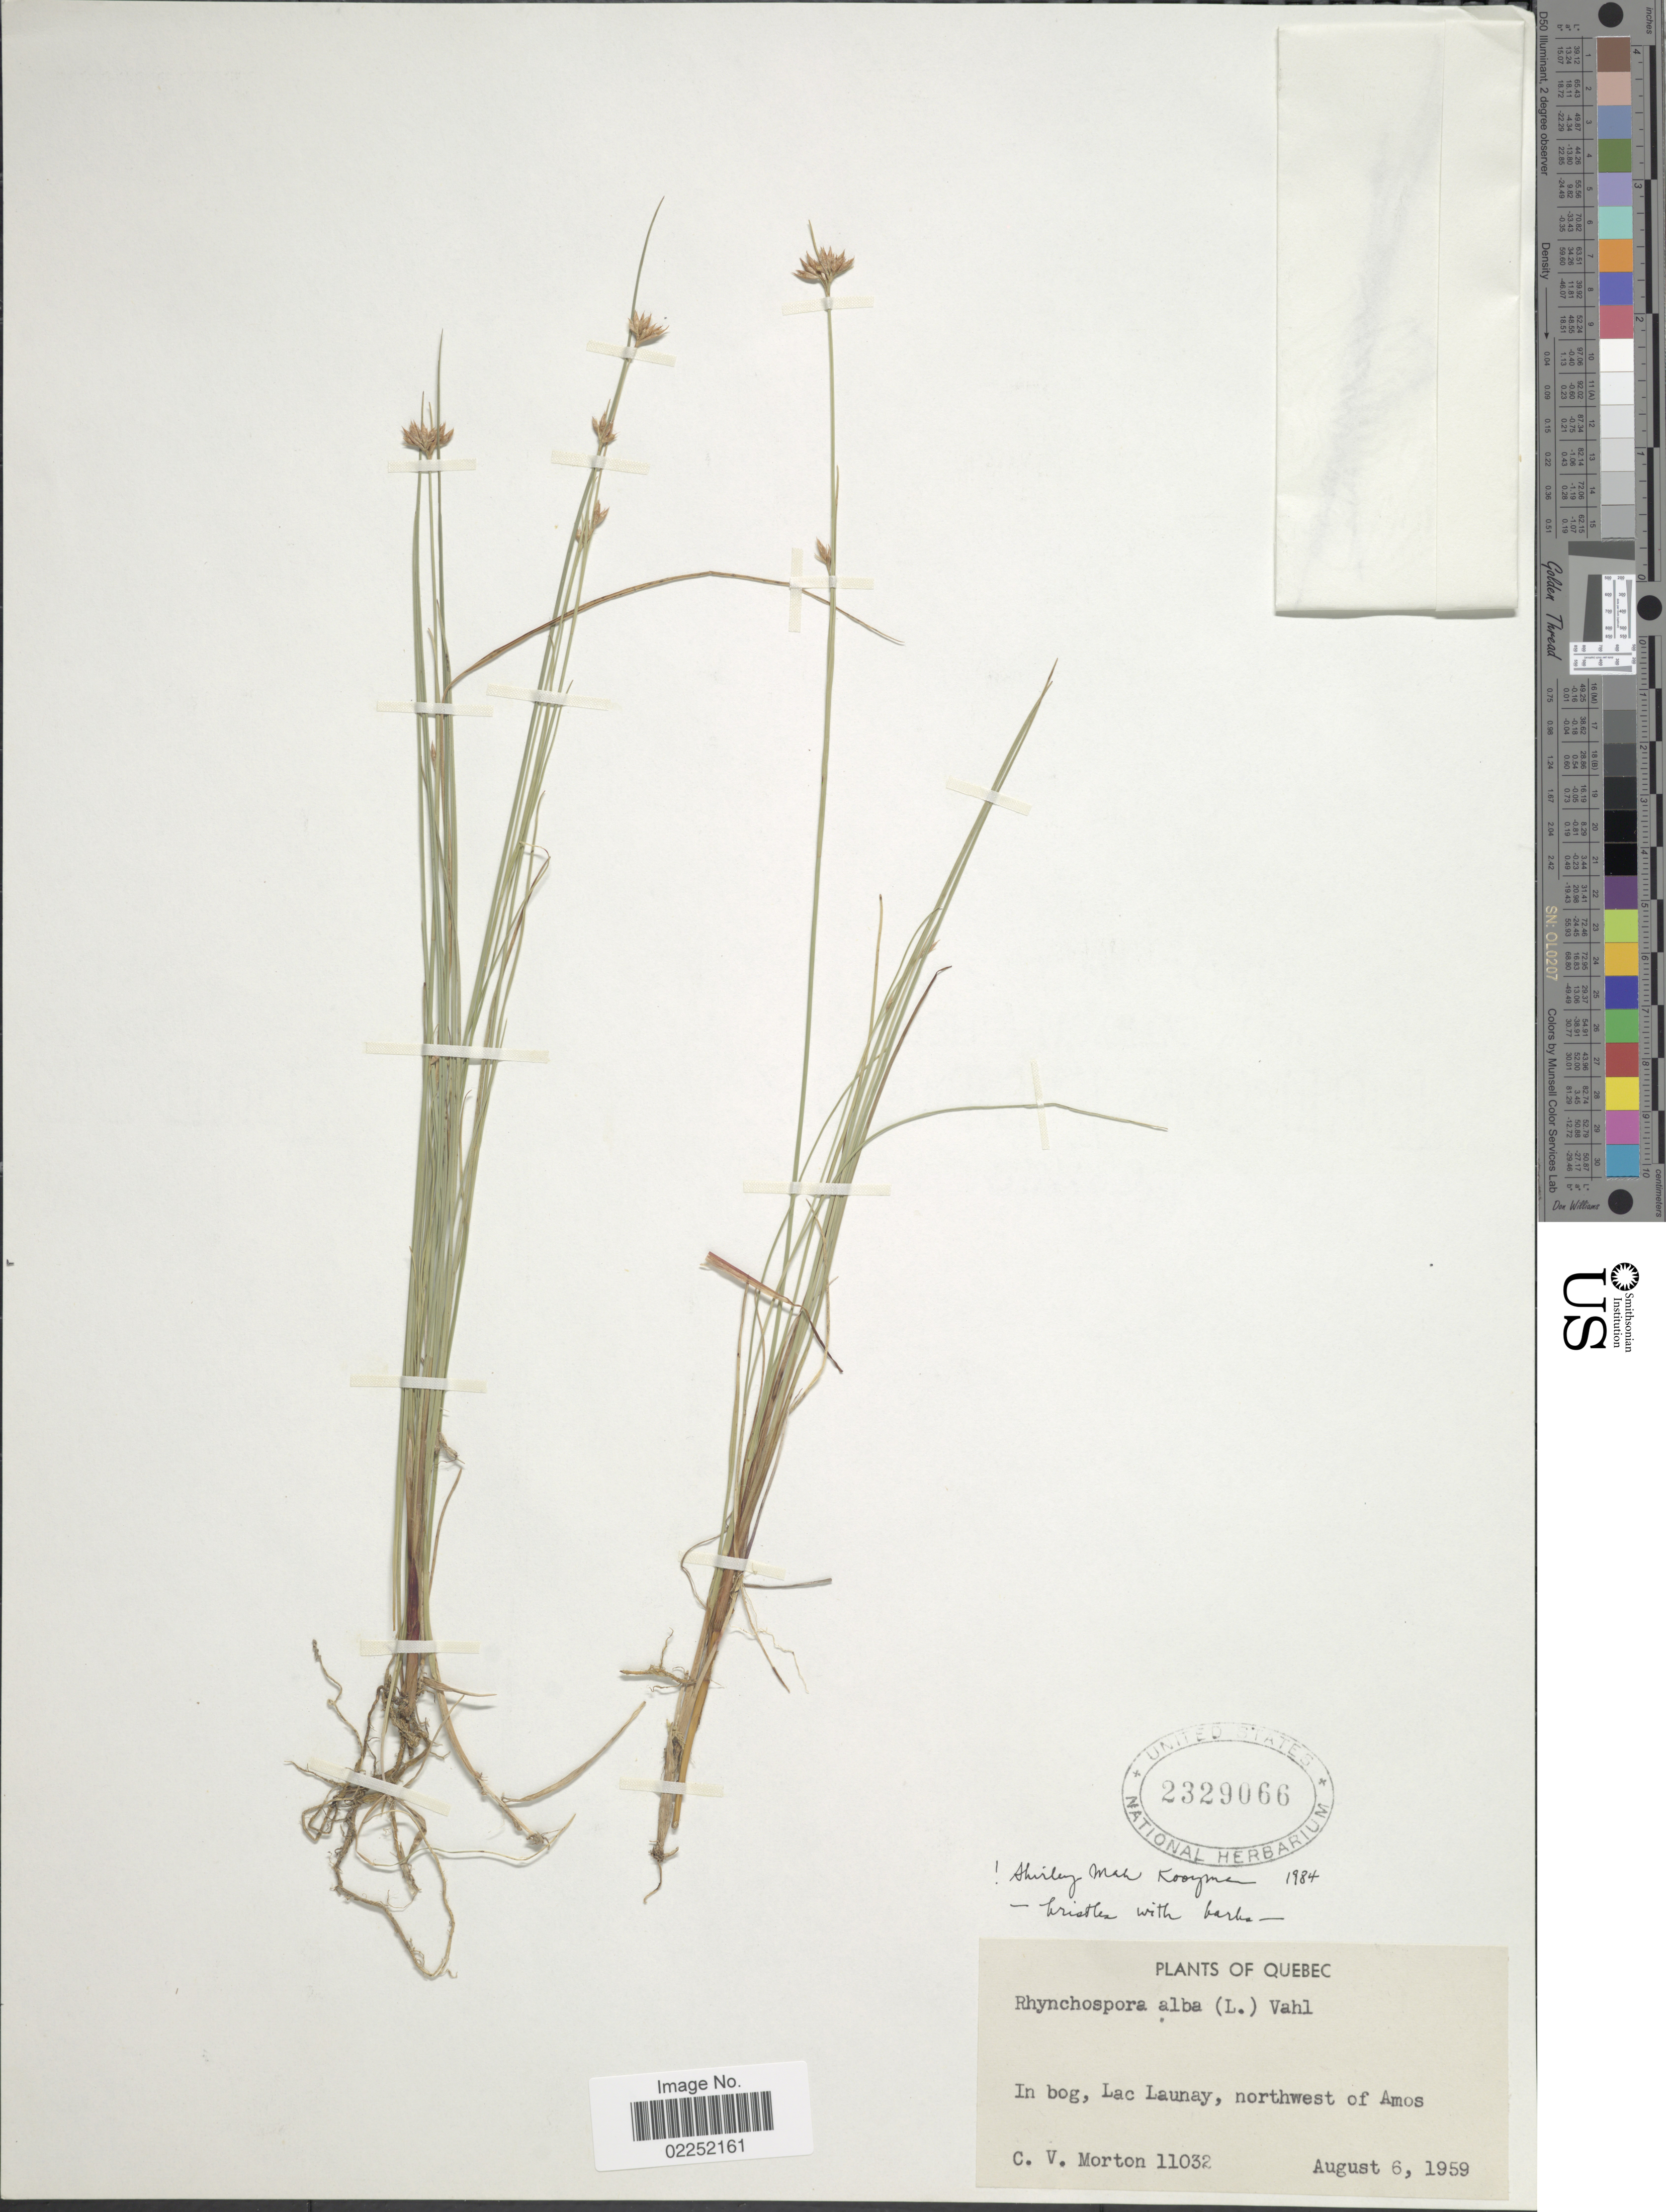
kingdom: Plantae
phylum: Tracheophyta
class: Liliopsida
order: Poales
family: Cyperaceae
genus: Rhynchospora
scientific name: Rhynchospora alba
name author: (L.) Vahl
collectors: C. V. Morton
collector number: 11032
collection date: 1959-08-06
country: Canada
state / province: Quebec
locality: In bog, Lac Launay, northwest of Amos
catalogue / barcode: US 2329066